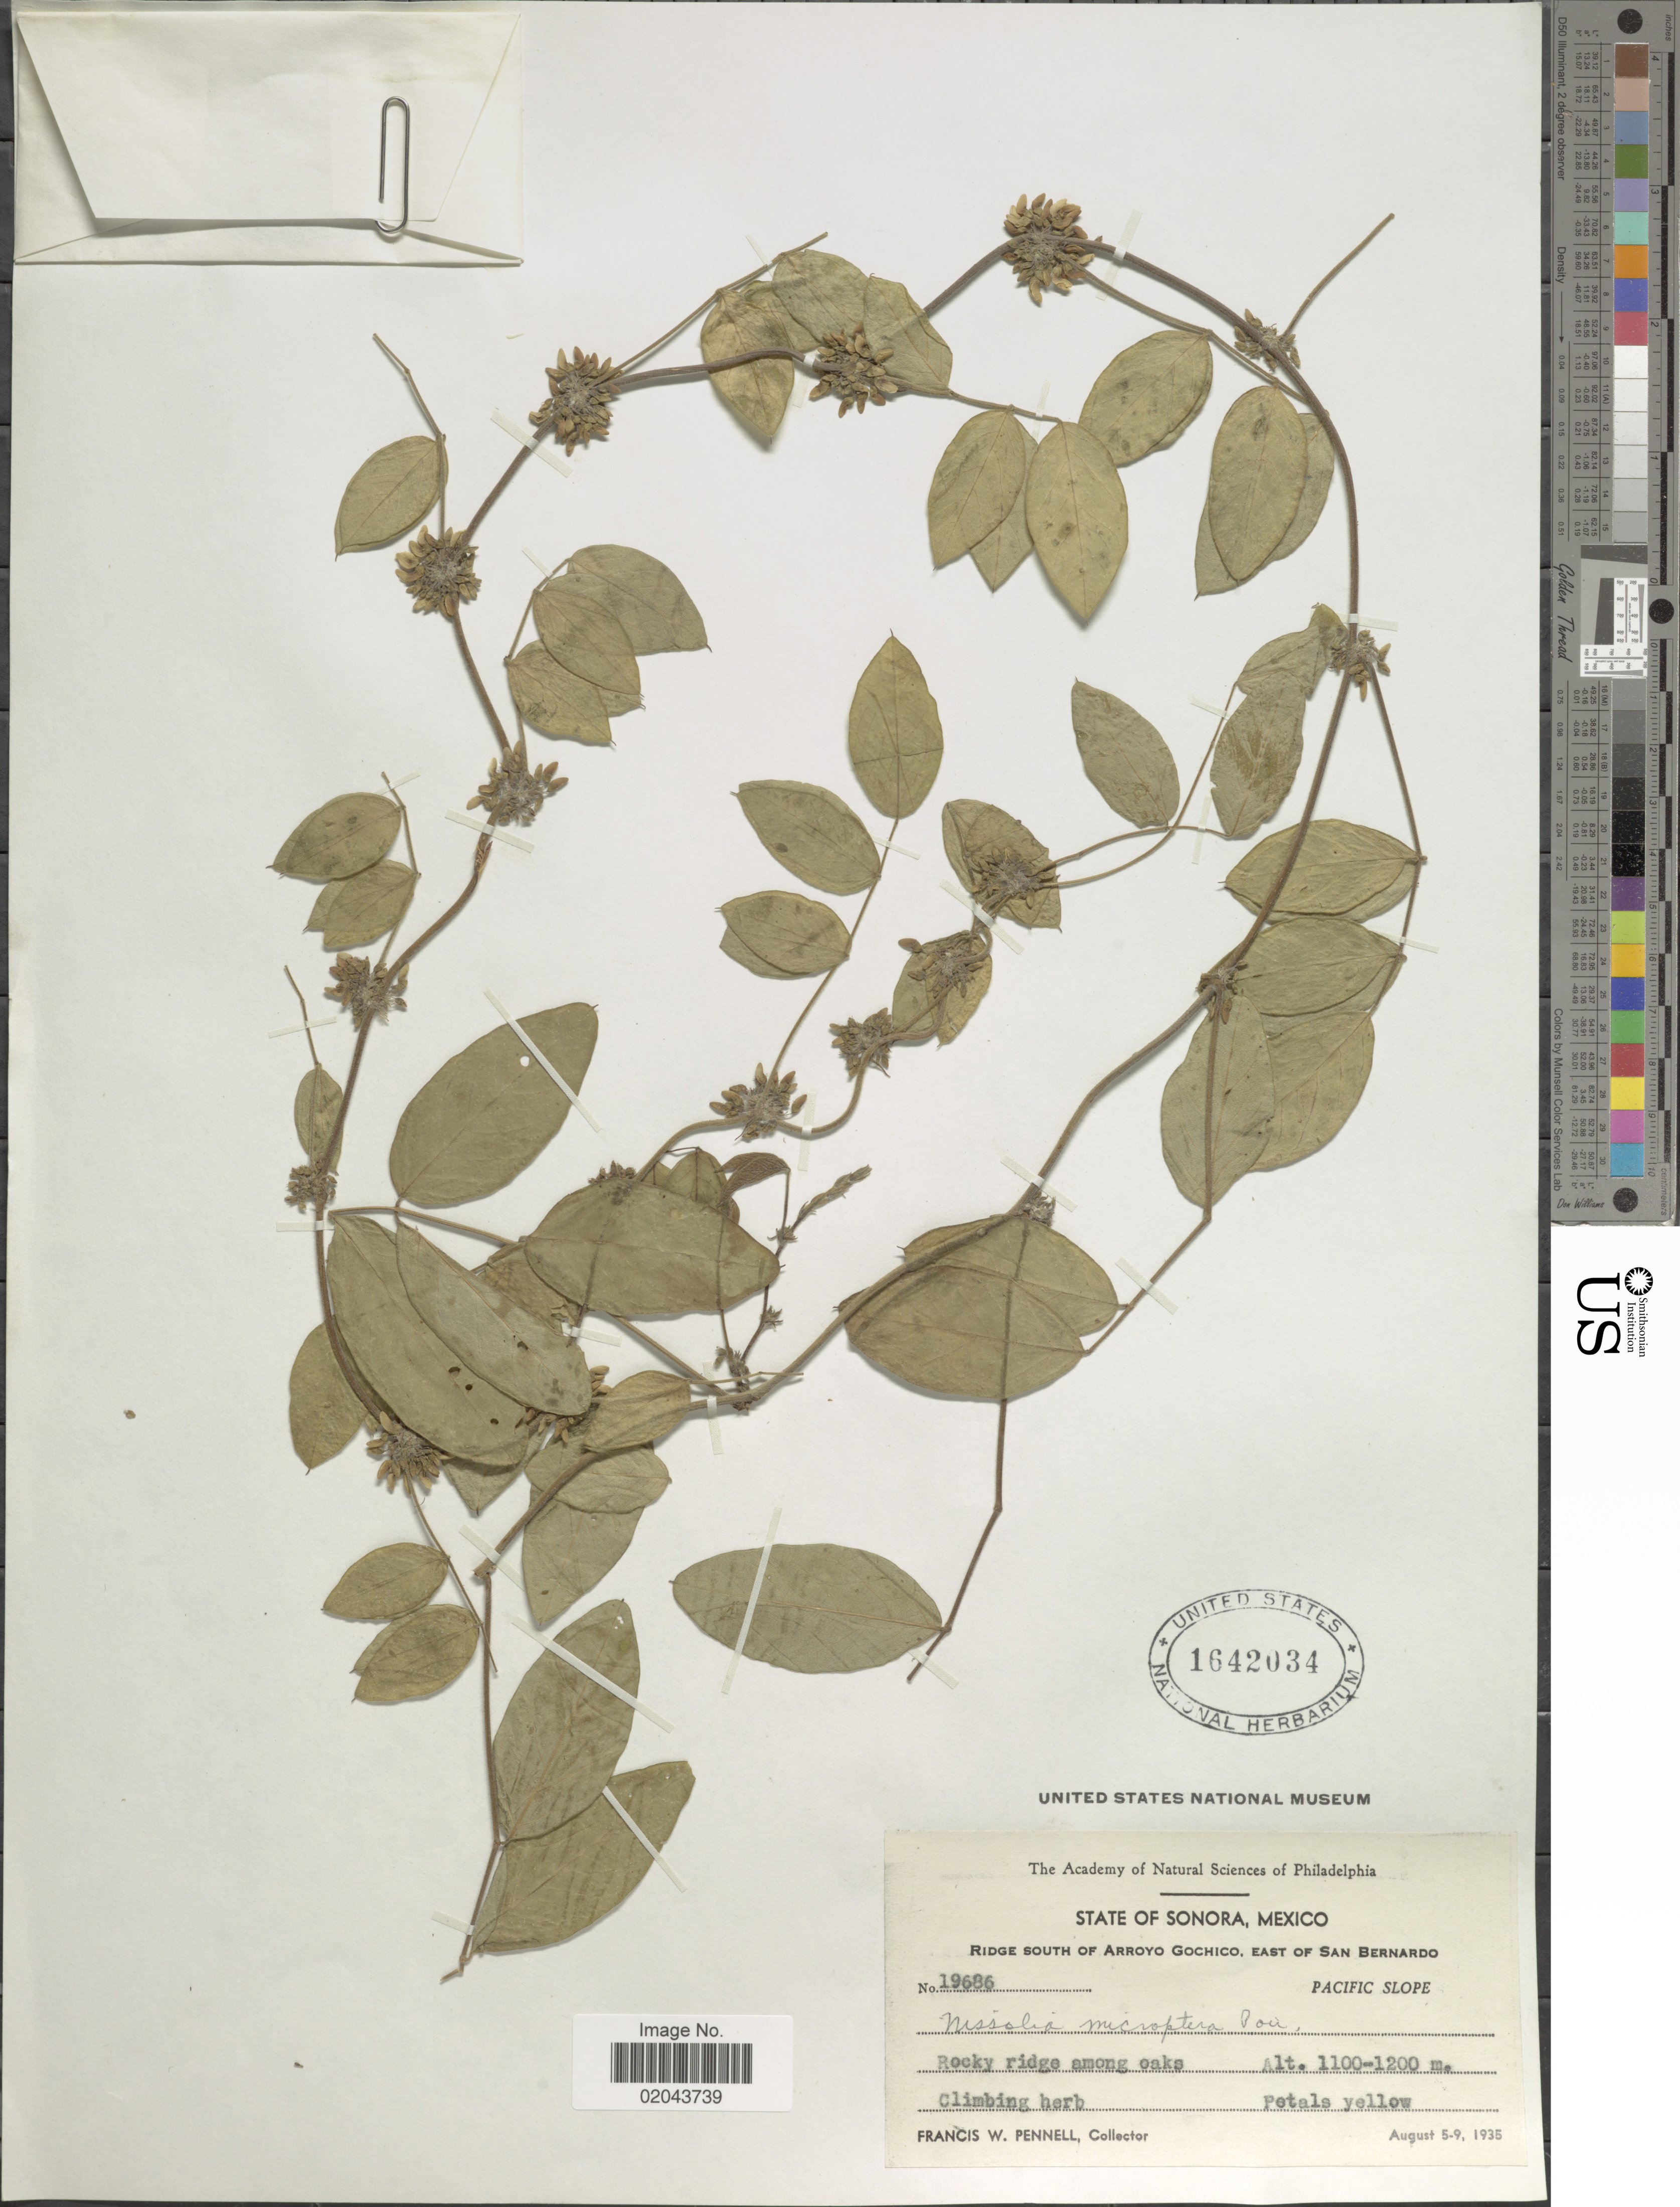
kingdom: Plantae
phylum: Tracheophyta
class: Magnoliopsida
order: Fabales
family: Fabaceae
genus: Nissolia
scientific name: Nissolia microptera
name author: Poir.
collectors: F. W. Pennell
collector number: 19686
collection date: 1935-08-05/1935-08-09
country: Mexico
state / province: Sonora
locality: Ridge south of arroyo Gochico, East of San Bernardo, Pacific Slope, rocky ridge among oaks.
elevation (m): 1100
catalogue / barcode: US 1642034